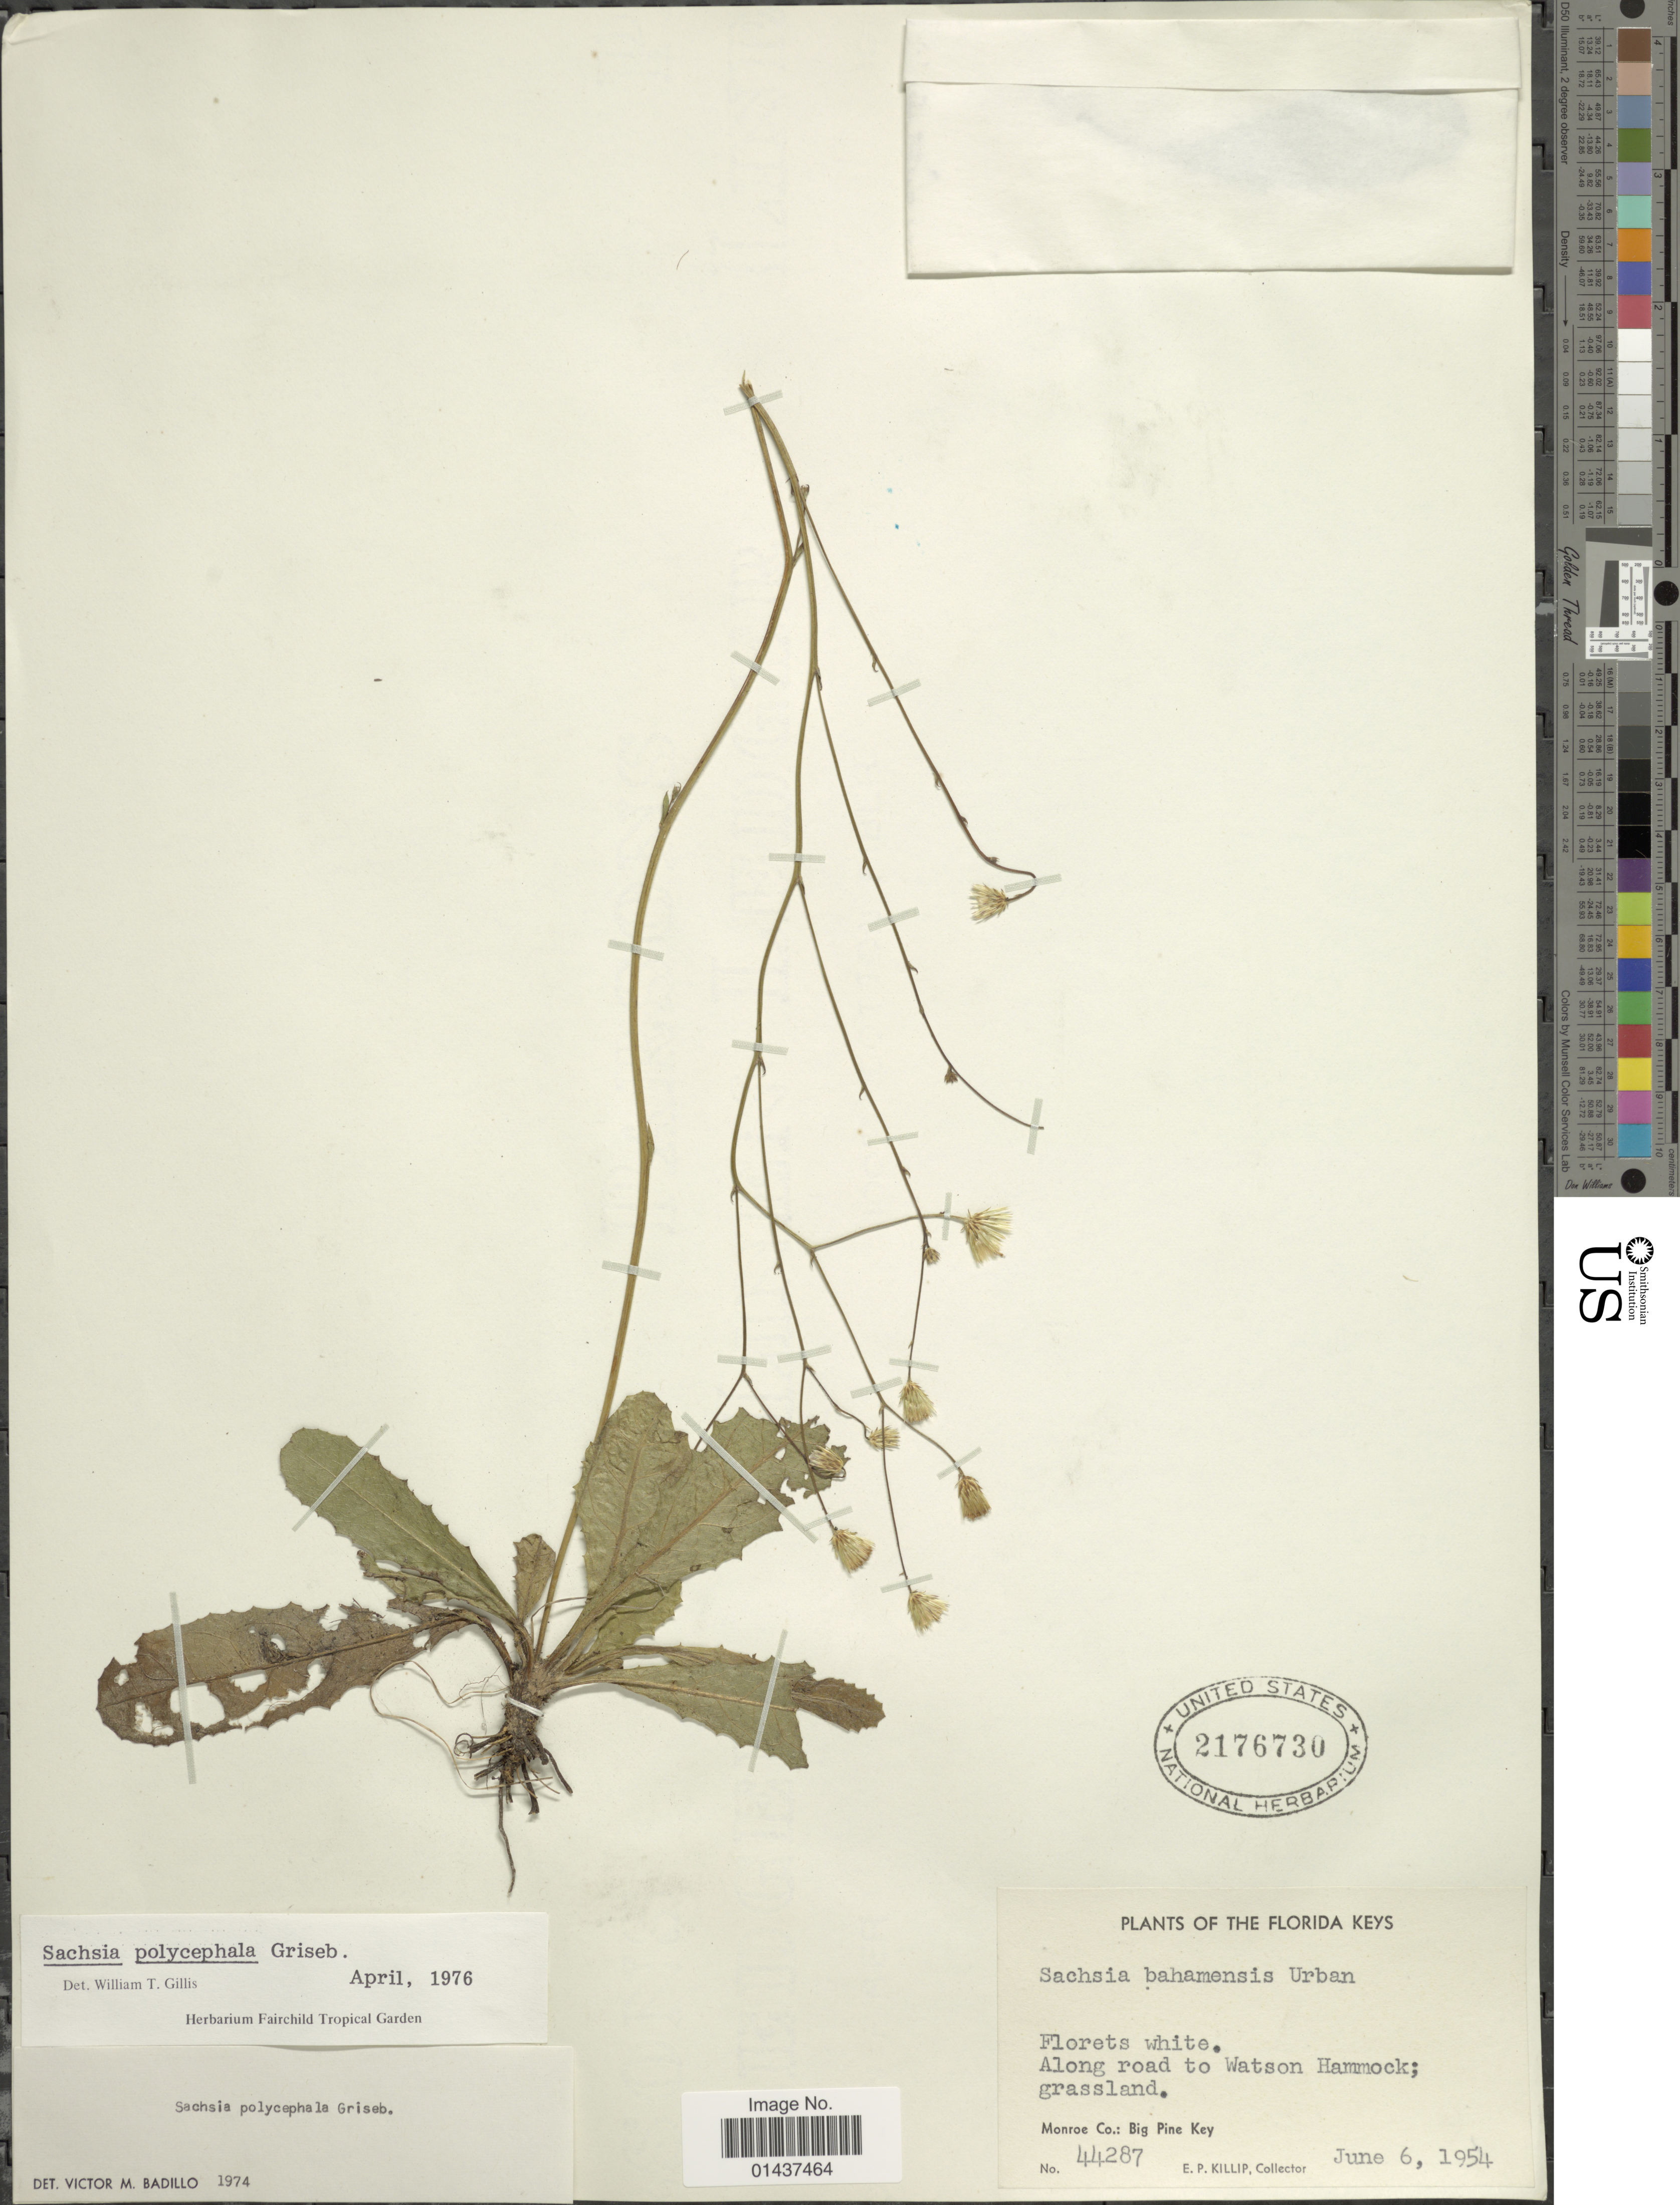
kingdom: Plantae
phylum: Tracheophyta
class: Magnoliopsida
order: Asterales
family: Asteraceae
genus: Sachsia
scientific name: Sachsia polycephala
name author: Griseb.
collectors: E. P. Killip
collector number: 44287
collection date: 1954-06-06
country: United States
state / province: Florida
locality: The Florida Keys, Along road to Watson Hammock; grassland, Monroe Co.: Big Pine Key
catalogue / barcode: US 2176730